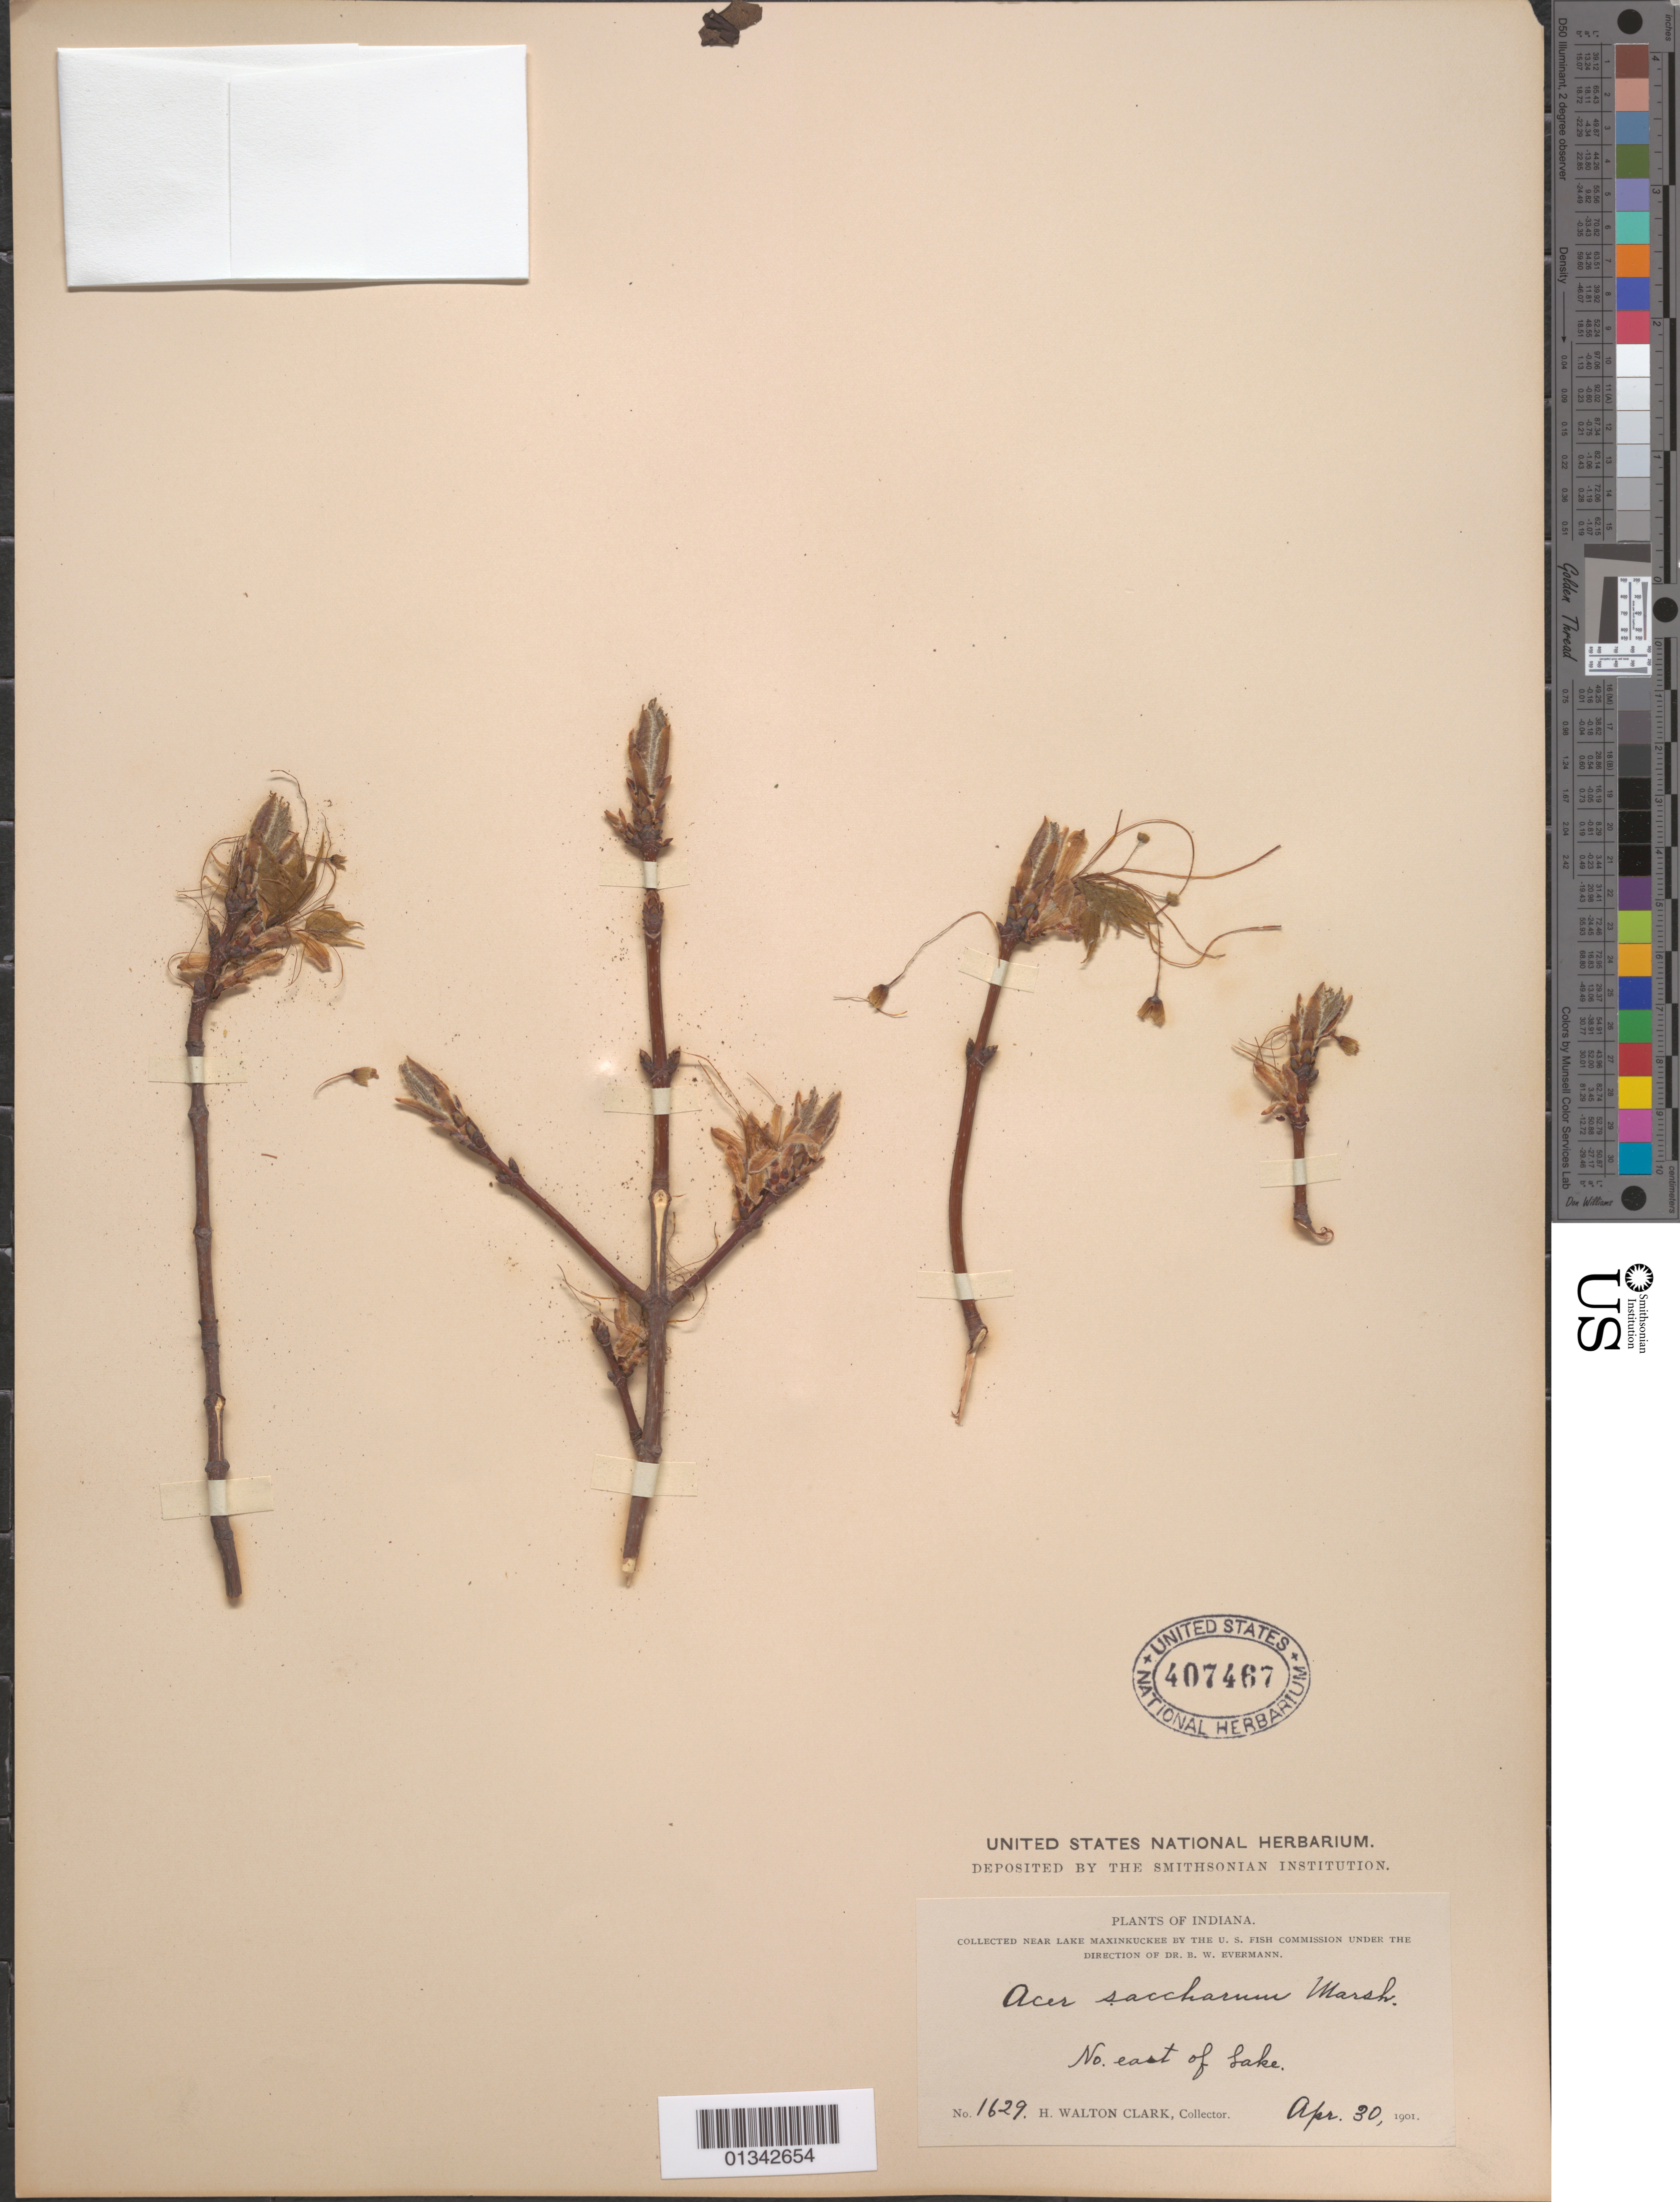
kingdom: Plantae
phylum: Tracheophyta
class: Magnoliopsida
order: Sapindales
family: Sapindaceae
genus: Acer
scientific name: Acer saccharum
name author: Marshall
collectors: H. W. Clark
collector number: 1629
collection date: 1901-04-30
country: United States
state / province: Indiana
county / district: Marshall County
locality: Lake Maxinkuckee, NE of lake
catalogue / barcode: US 407467